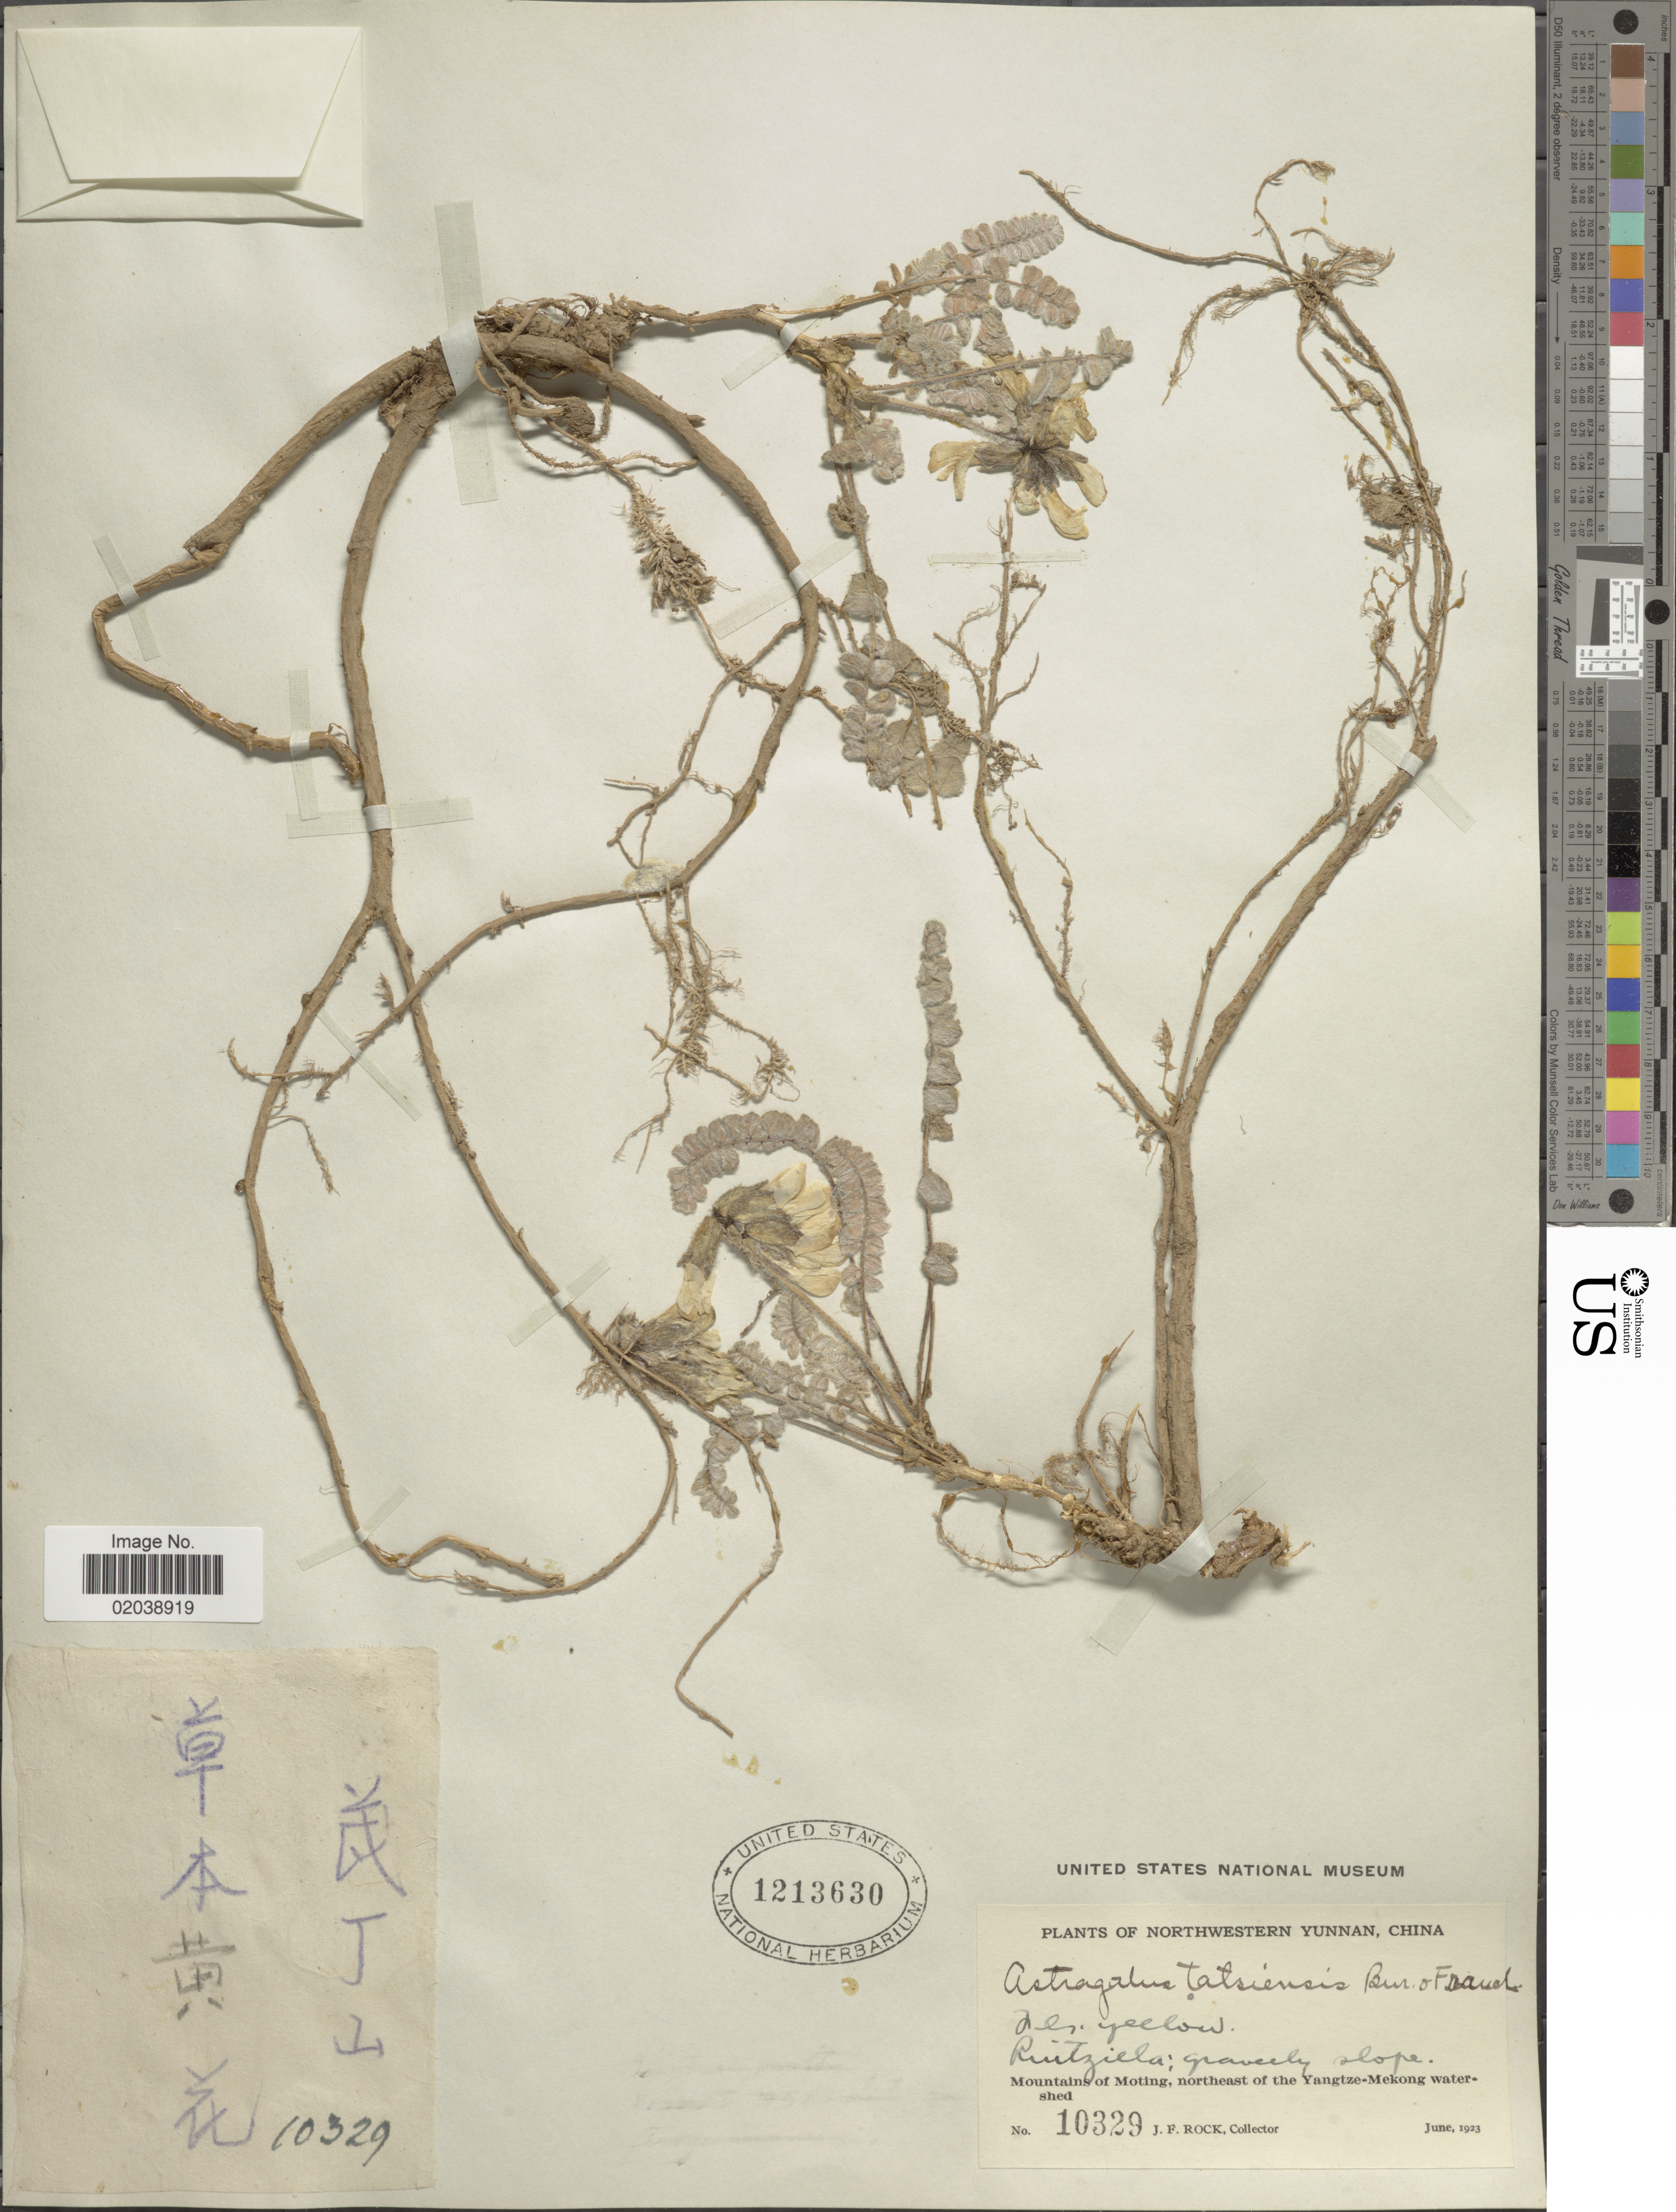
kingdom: Plantae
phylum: Tracheophyta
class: Magnoliopsida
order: Fabales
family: Fabaceae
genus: Astragalus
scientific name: Astragalus tatsiensis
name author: Bureau & Franch.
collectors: J. Rock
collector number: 10329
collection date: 1923-06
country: China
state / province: Yunnan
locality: Northwestern Yunnan, China, Mountains of Moting, northeast of the Yangtze-Mekong watershed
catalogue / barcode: US 1213630